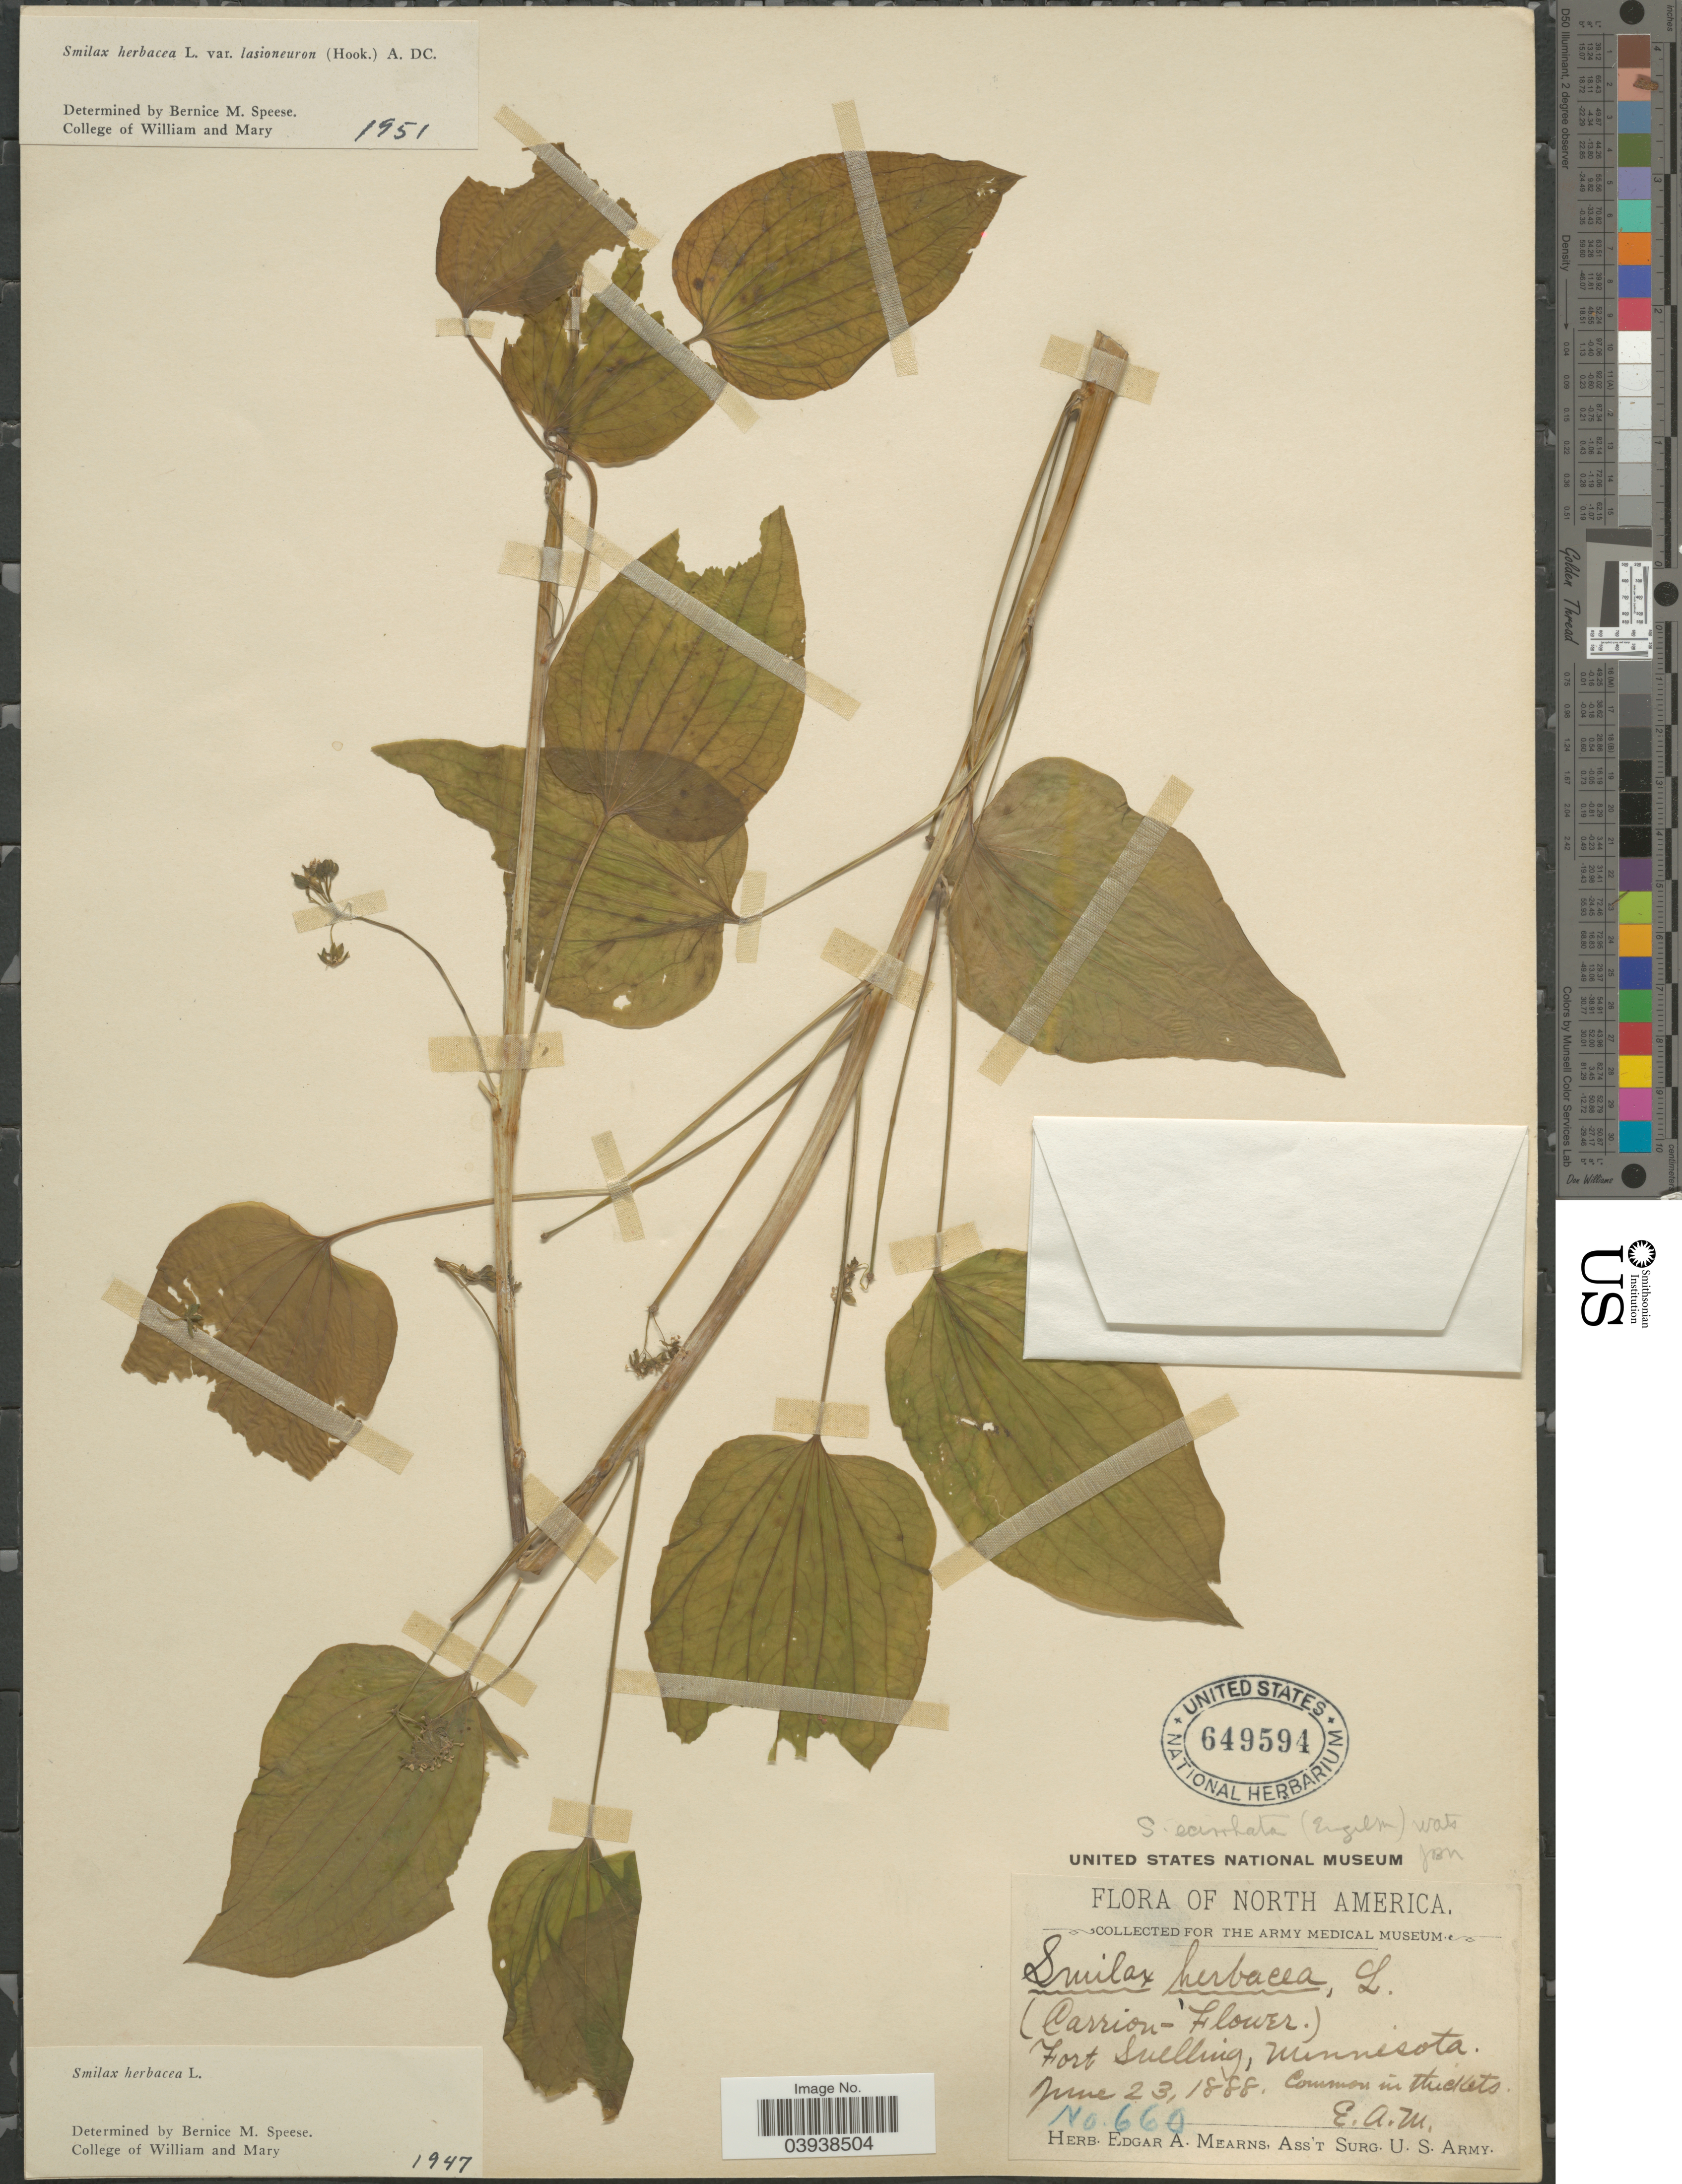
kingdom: Plantae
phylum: Tracheophyta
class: Liliopsida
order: Liliales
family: Smilacaceae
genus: Smilax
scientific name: Smilax herbacea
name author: L.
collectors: ex herb. Edgar A. Mearns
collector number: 660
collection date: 1888-06-23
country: United States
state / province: Minnesota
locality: Fort Snelling.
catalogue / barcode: US 649594